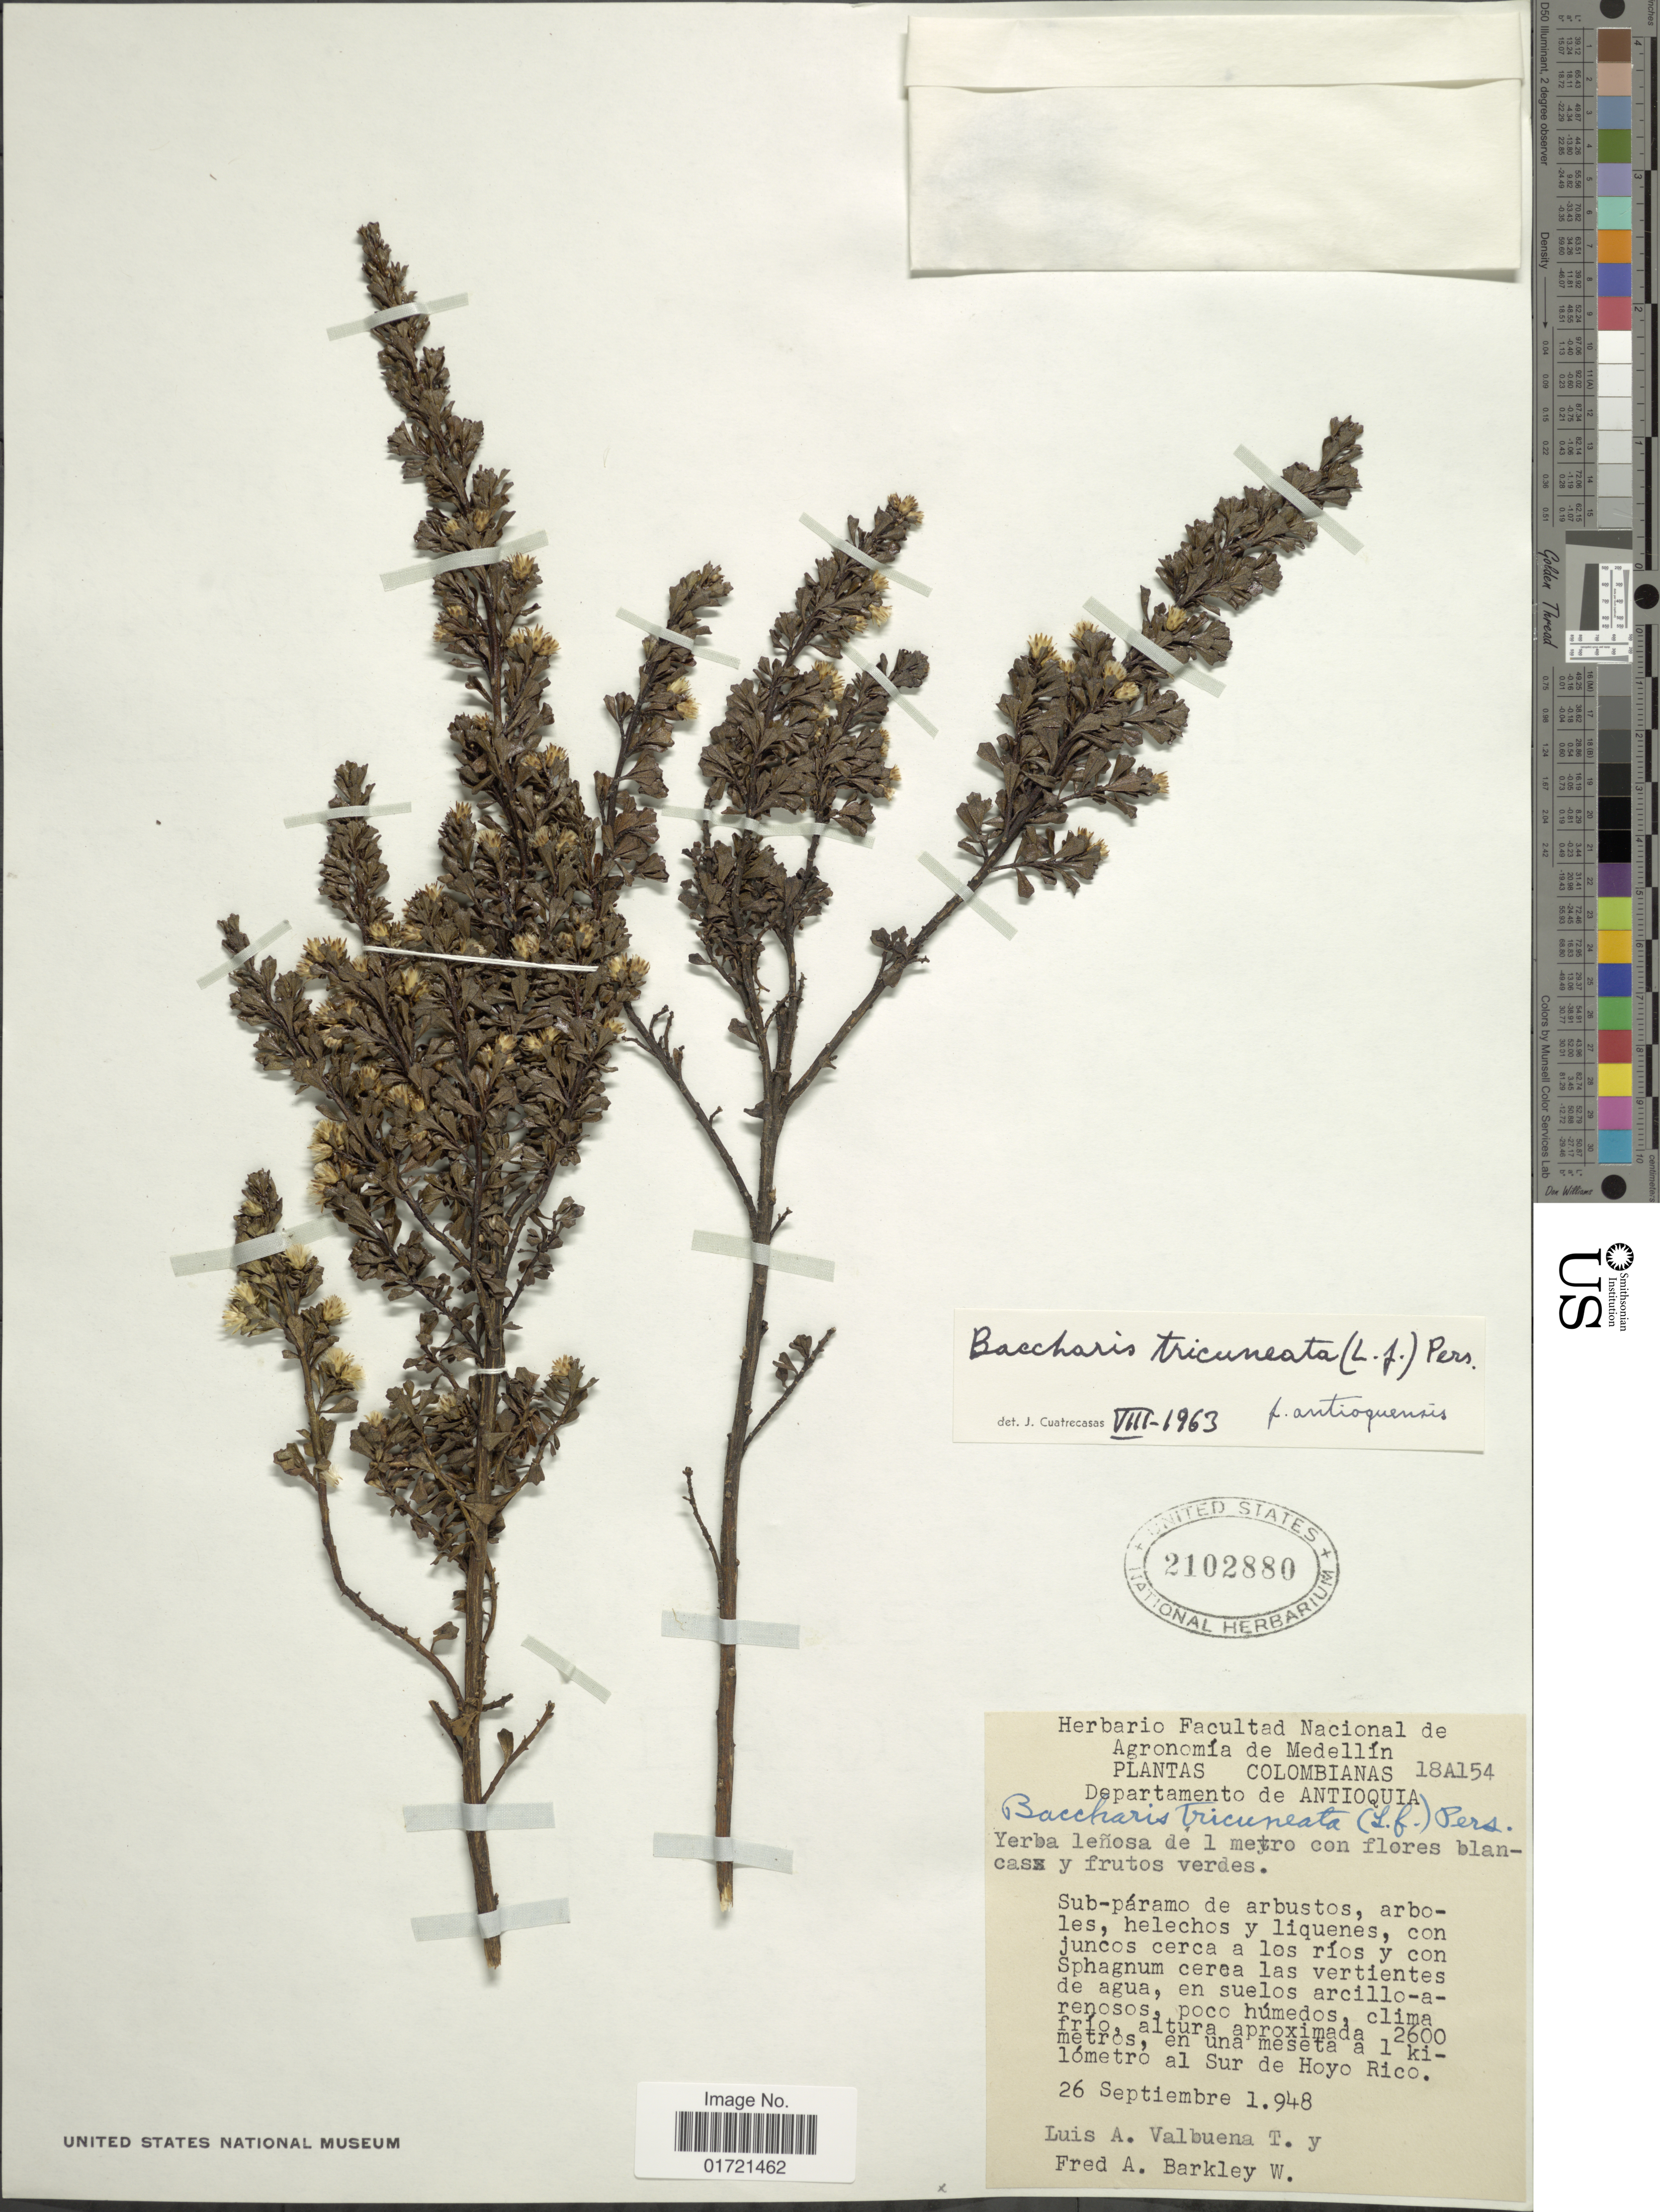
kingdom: Plantae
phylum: Tracheophyta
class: Magnoliopsida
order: Asterales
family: Asteraceae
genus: Baccharis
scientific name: Baccharis tricuneata f. antioquensis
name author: Cuatrec.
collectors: L. Valbuena & F. A. Barkley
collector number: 18A154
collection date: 1948-09-26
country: Colombia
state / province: Antioquia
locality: En una meseta a 1 kilometro al Sur de Hoyo Rico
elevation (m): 2600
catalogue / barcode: US 2102880